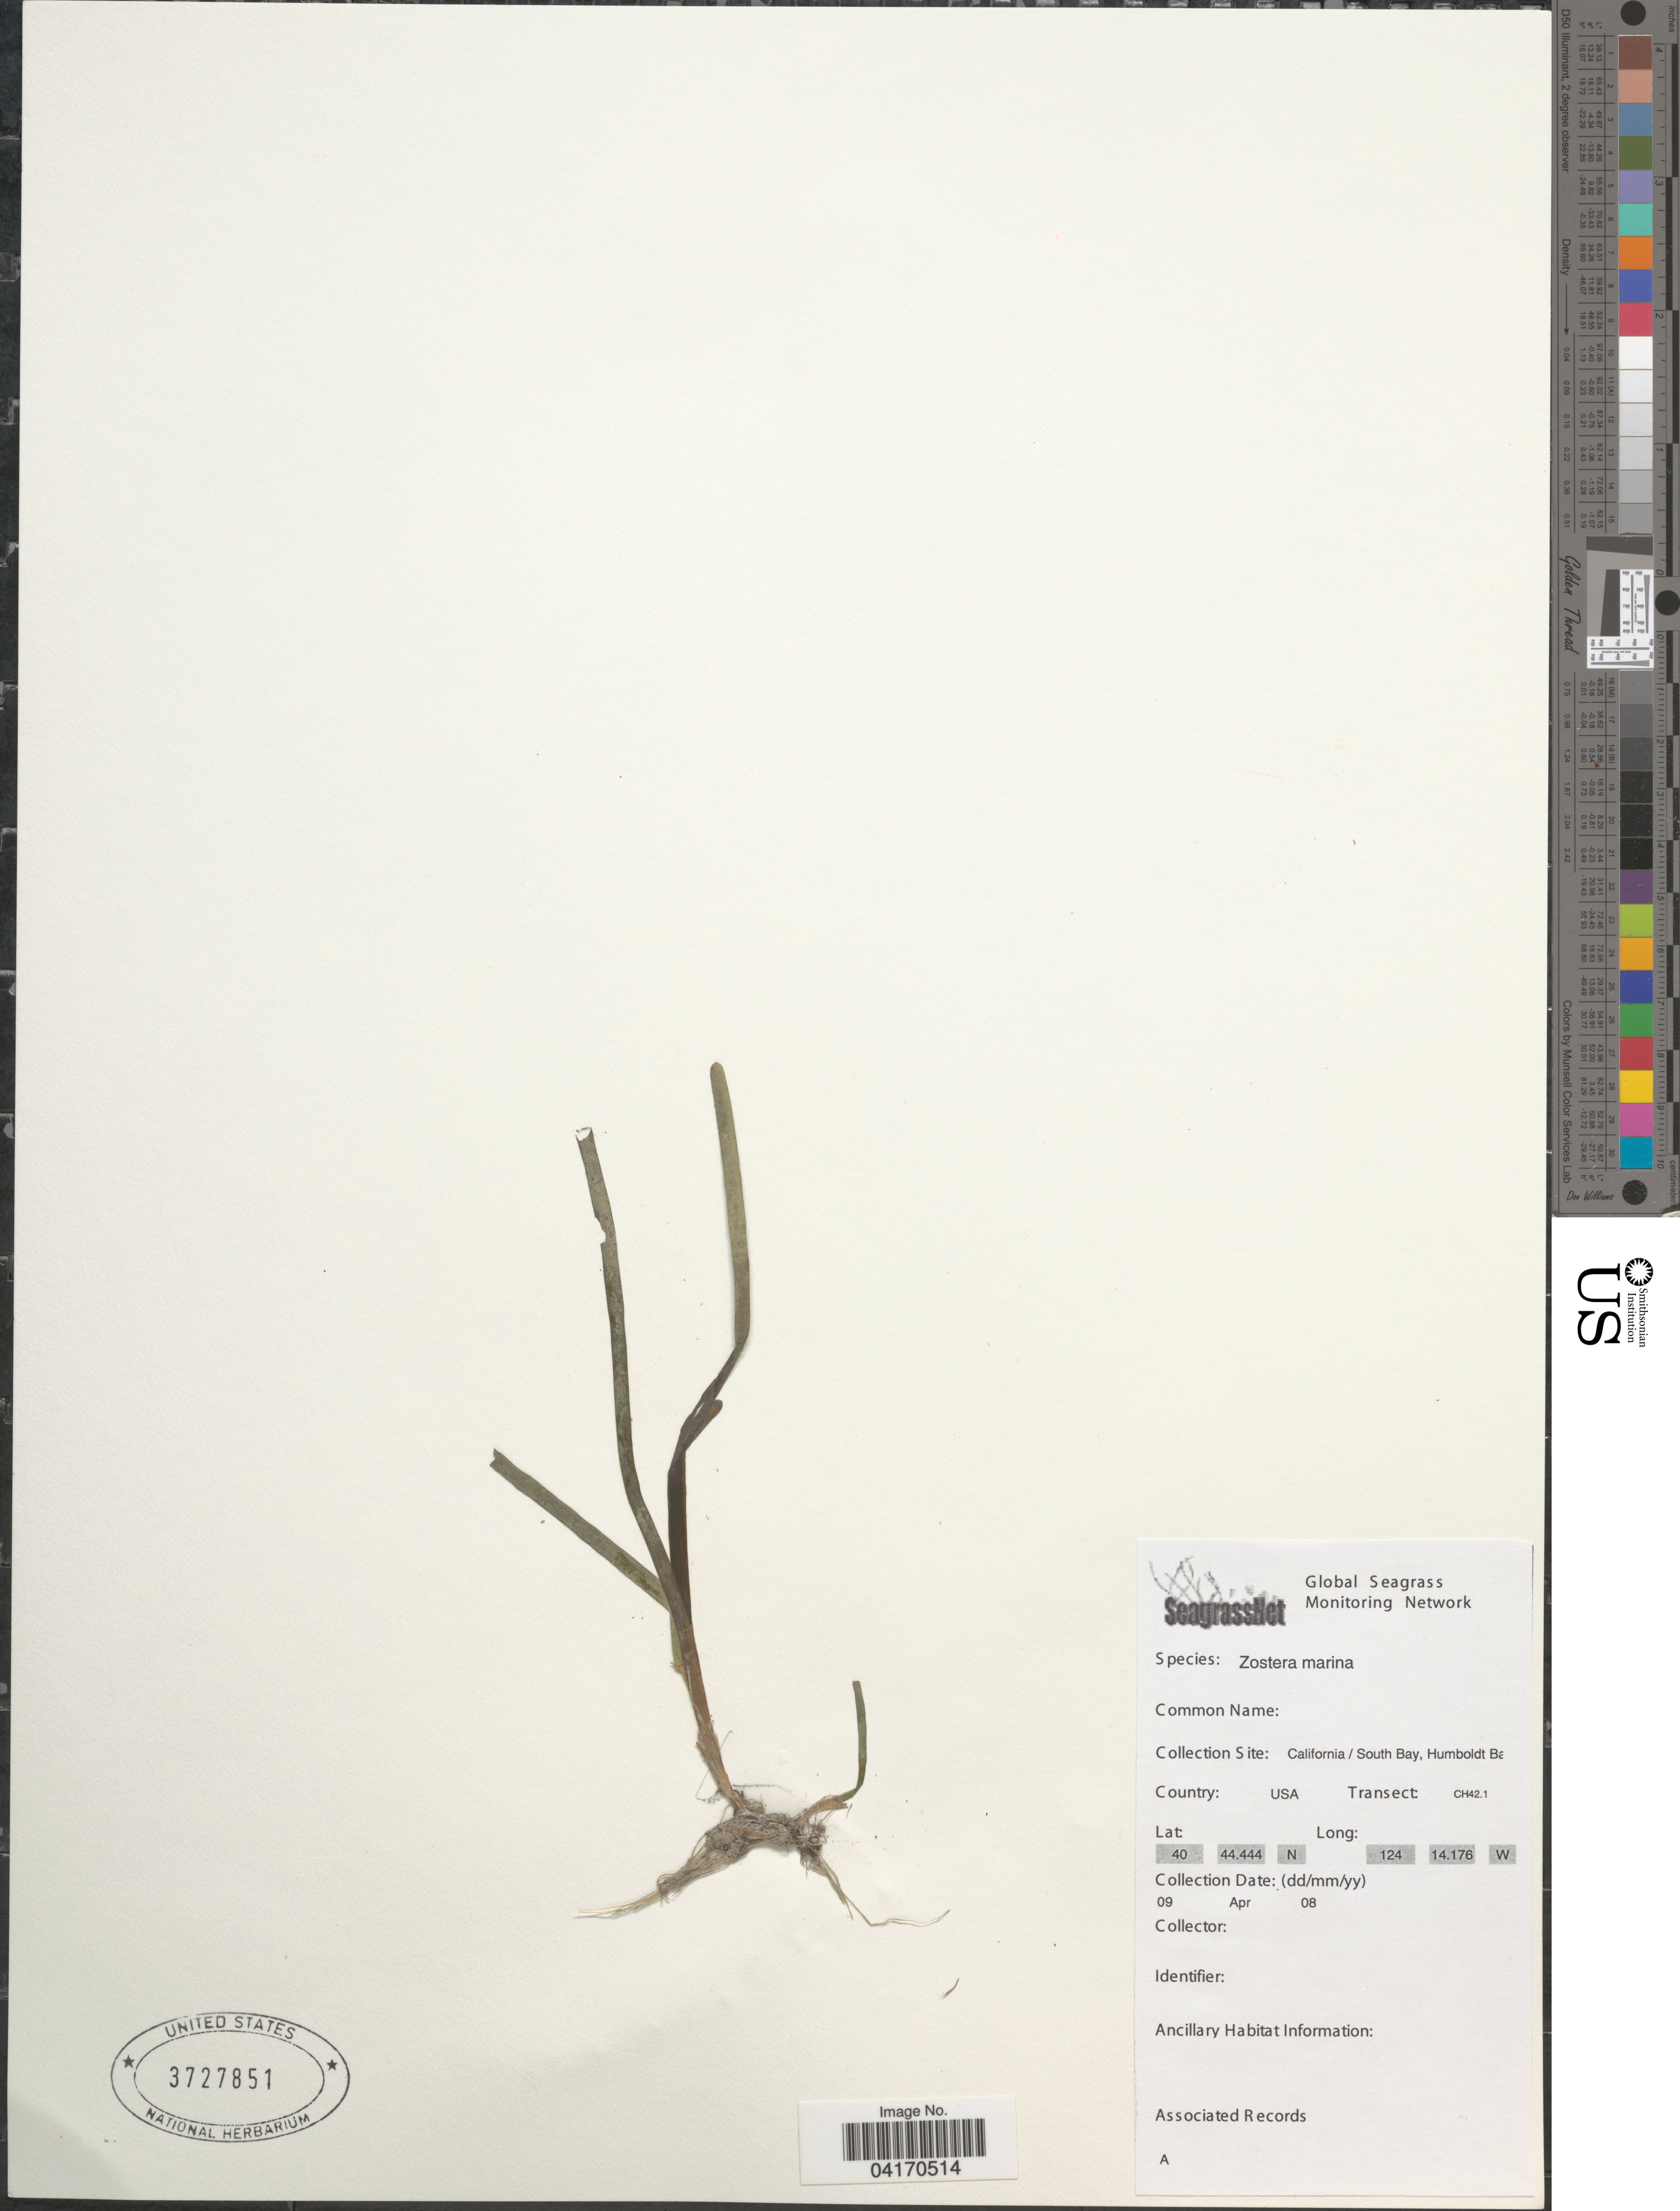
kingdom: Plantae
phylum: Tracheophyta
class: Liliopsida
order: Alismatales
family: Zosteraceae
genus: Zostera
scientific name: Zostera marina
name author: L.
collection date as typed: Transcribed d/m/y: 9/4/8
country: United States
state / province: California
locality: Collection Site: California / South Bay, Humboldt Ba. Transect: CH42.1.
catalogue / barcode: US 3727851